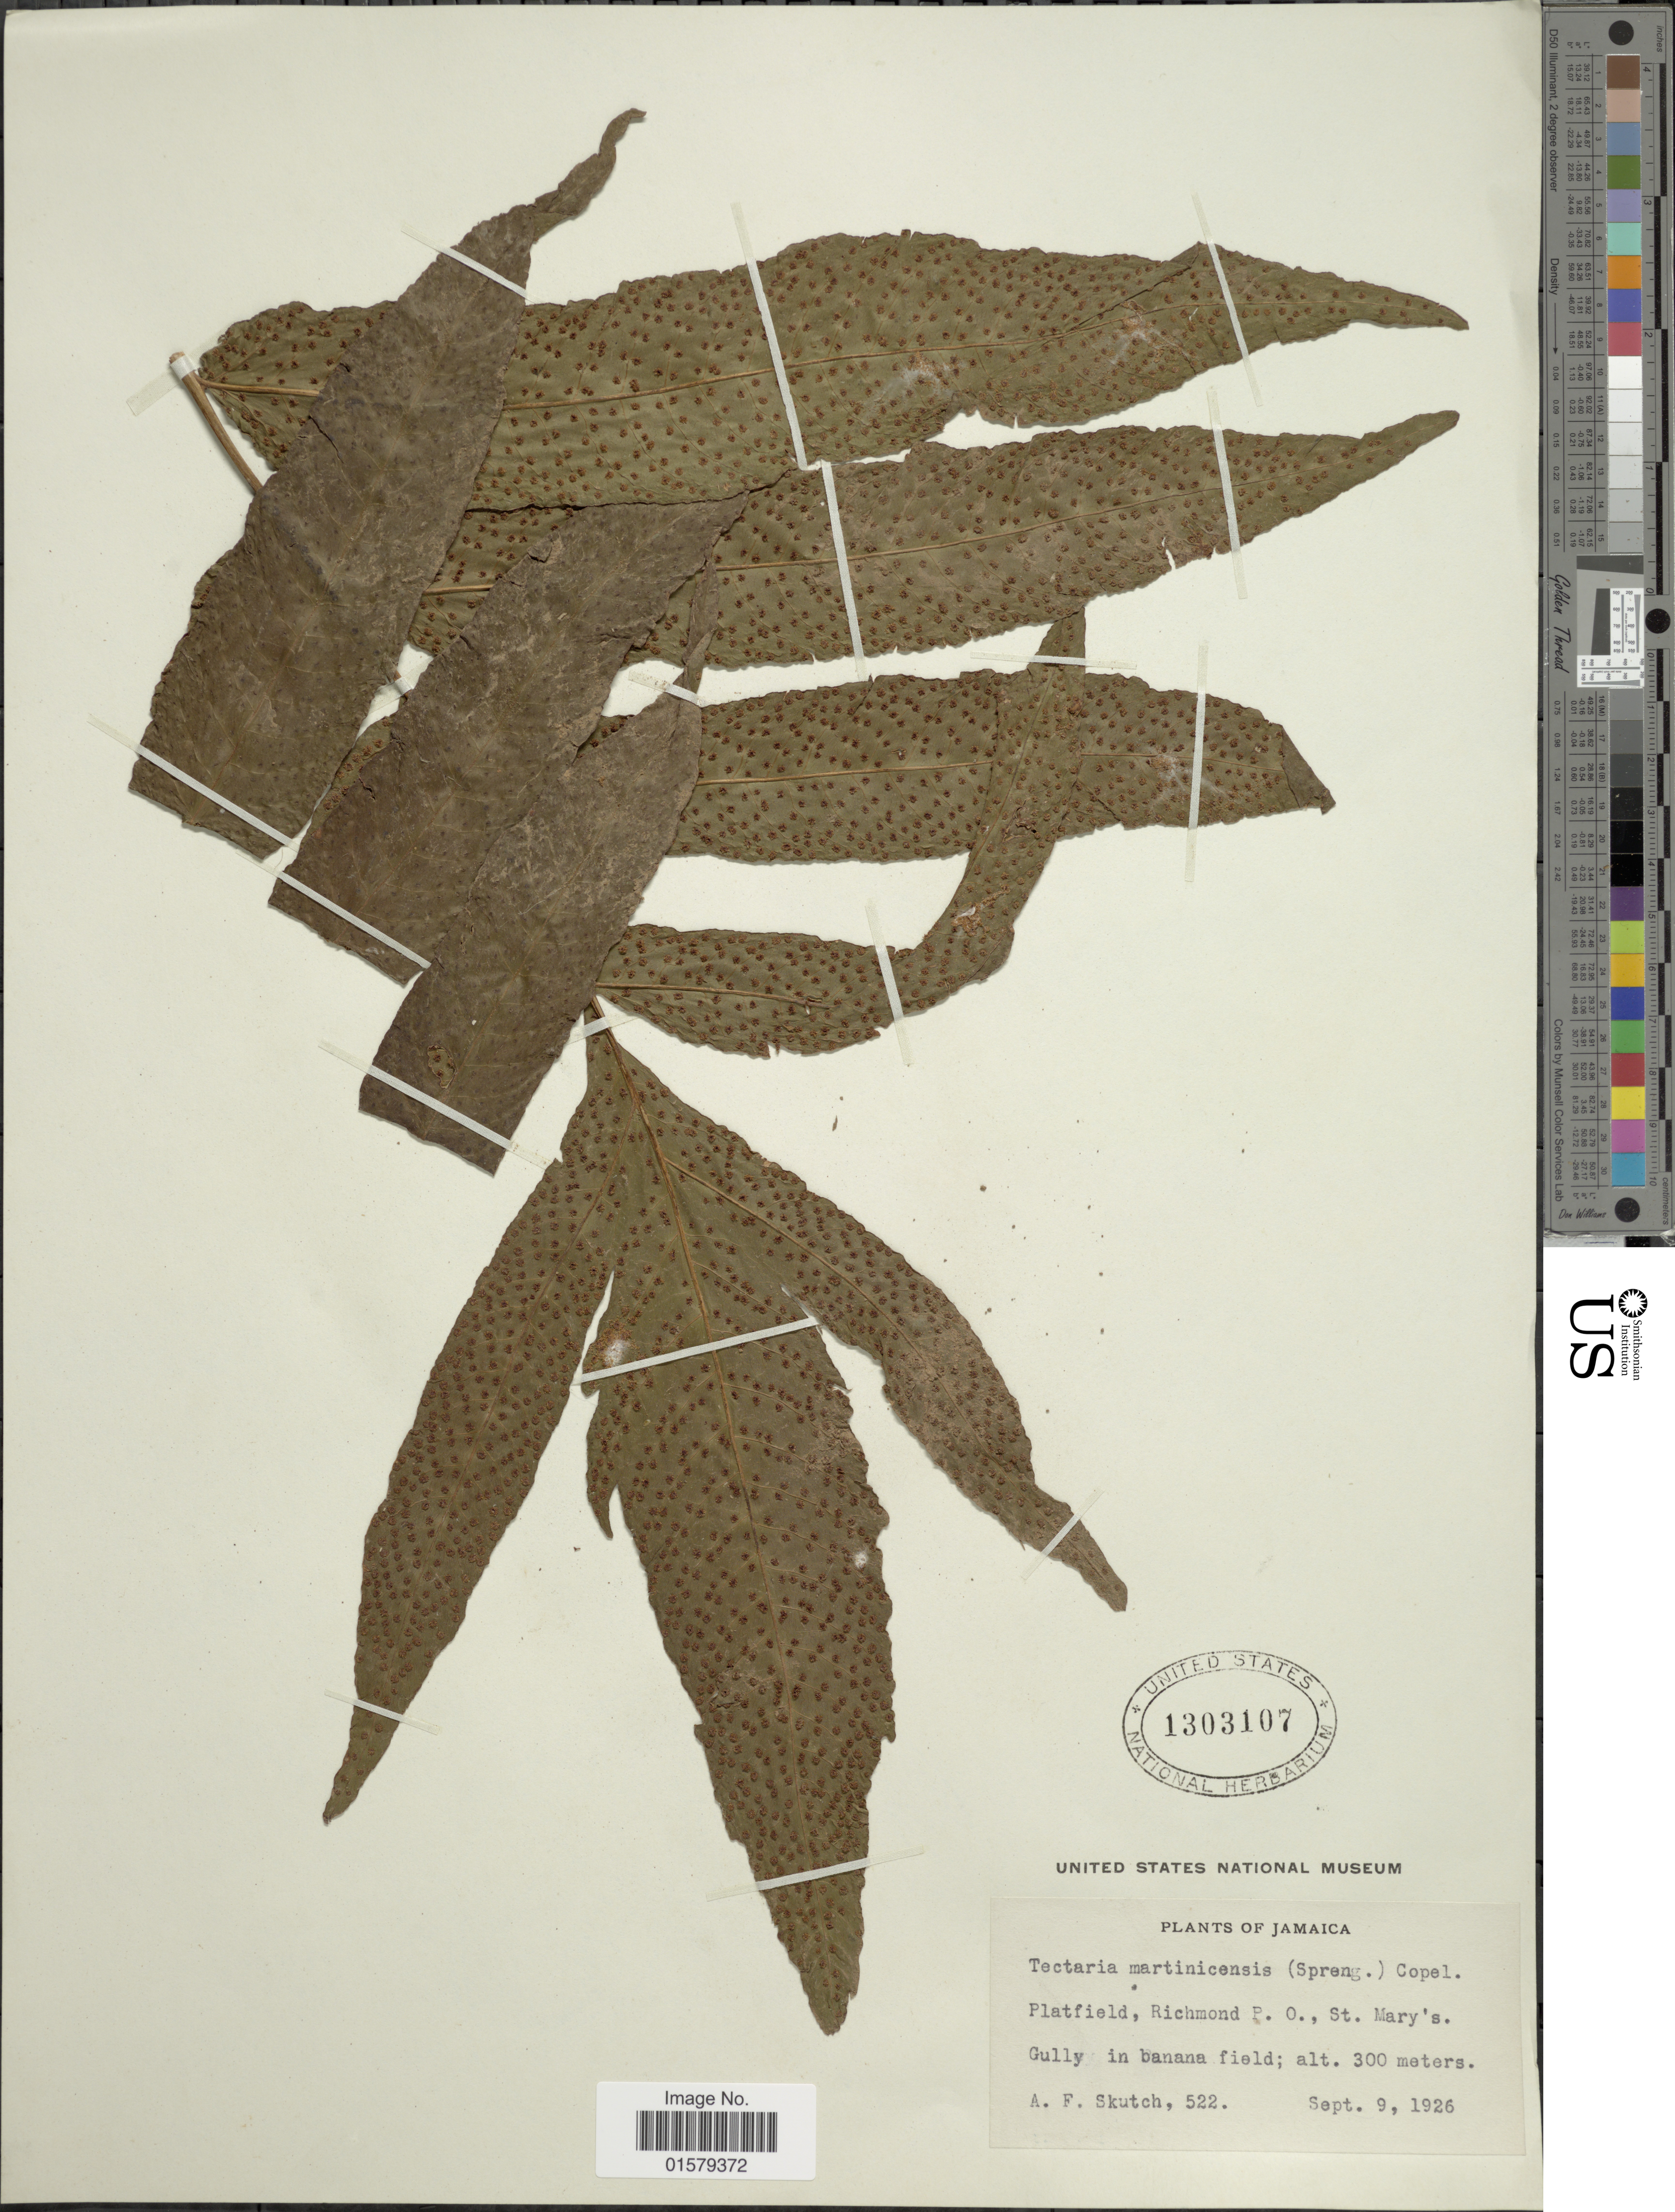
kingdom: Plantae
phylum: Tracheophyta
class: Polypodiopsida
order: Polypodiales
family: Tectariaceae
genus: Tectaria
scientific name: Tectaria incisa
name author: Cav.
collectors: A. F. Skutch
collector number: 522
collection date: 1926-09-09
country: Jamaica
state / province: Saint Mary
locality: Platfield, Richmond P. O., St. Mary's, Gully in banana field.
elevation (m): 300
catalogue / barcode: US 1303107